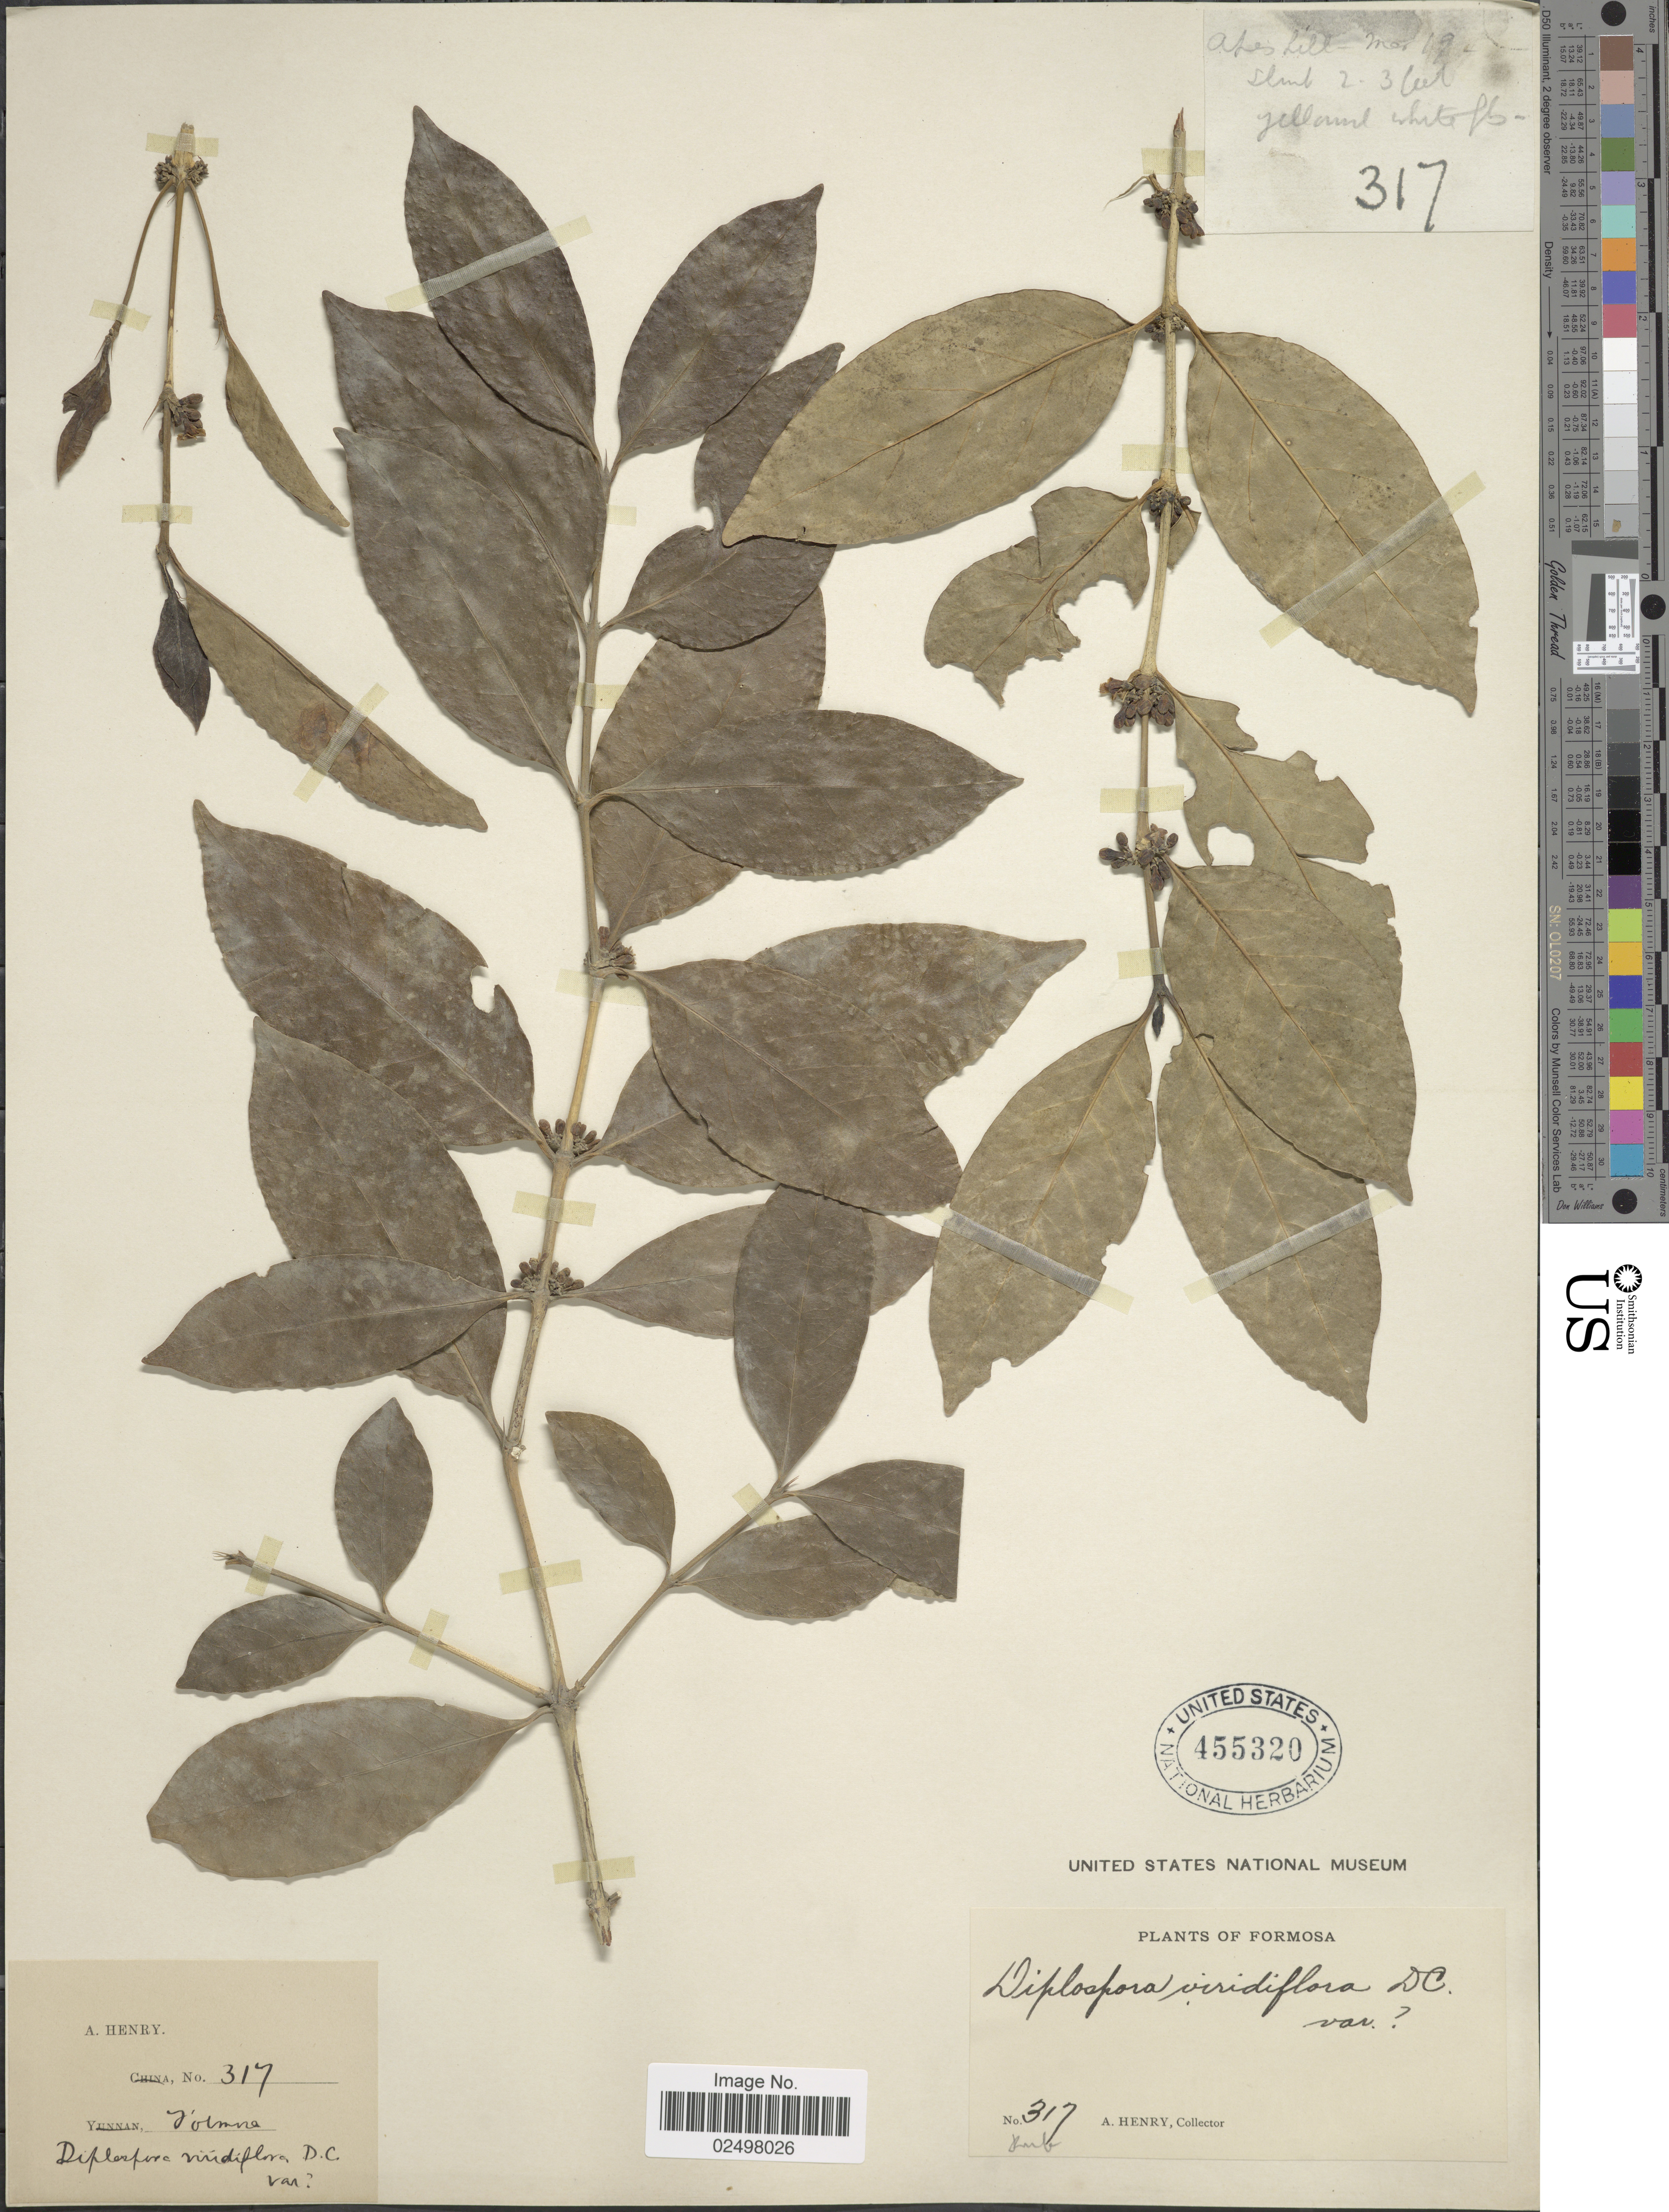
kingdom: Plantae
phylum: Tracheophyta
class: Magnoliopsida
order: Gentianales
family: Rubiaceae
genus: Tricalysia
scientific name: Tricalysia dubia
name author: (Lindl.) Ohwi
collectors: A. Henry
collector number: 317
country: Taiwan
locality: Formosa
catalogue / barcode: US 455320